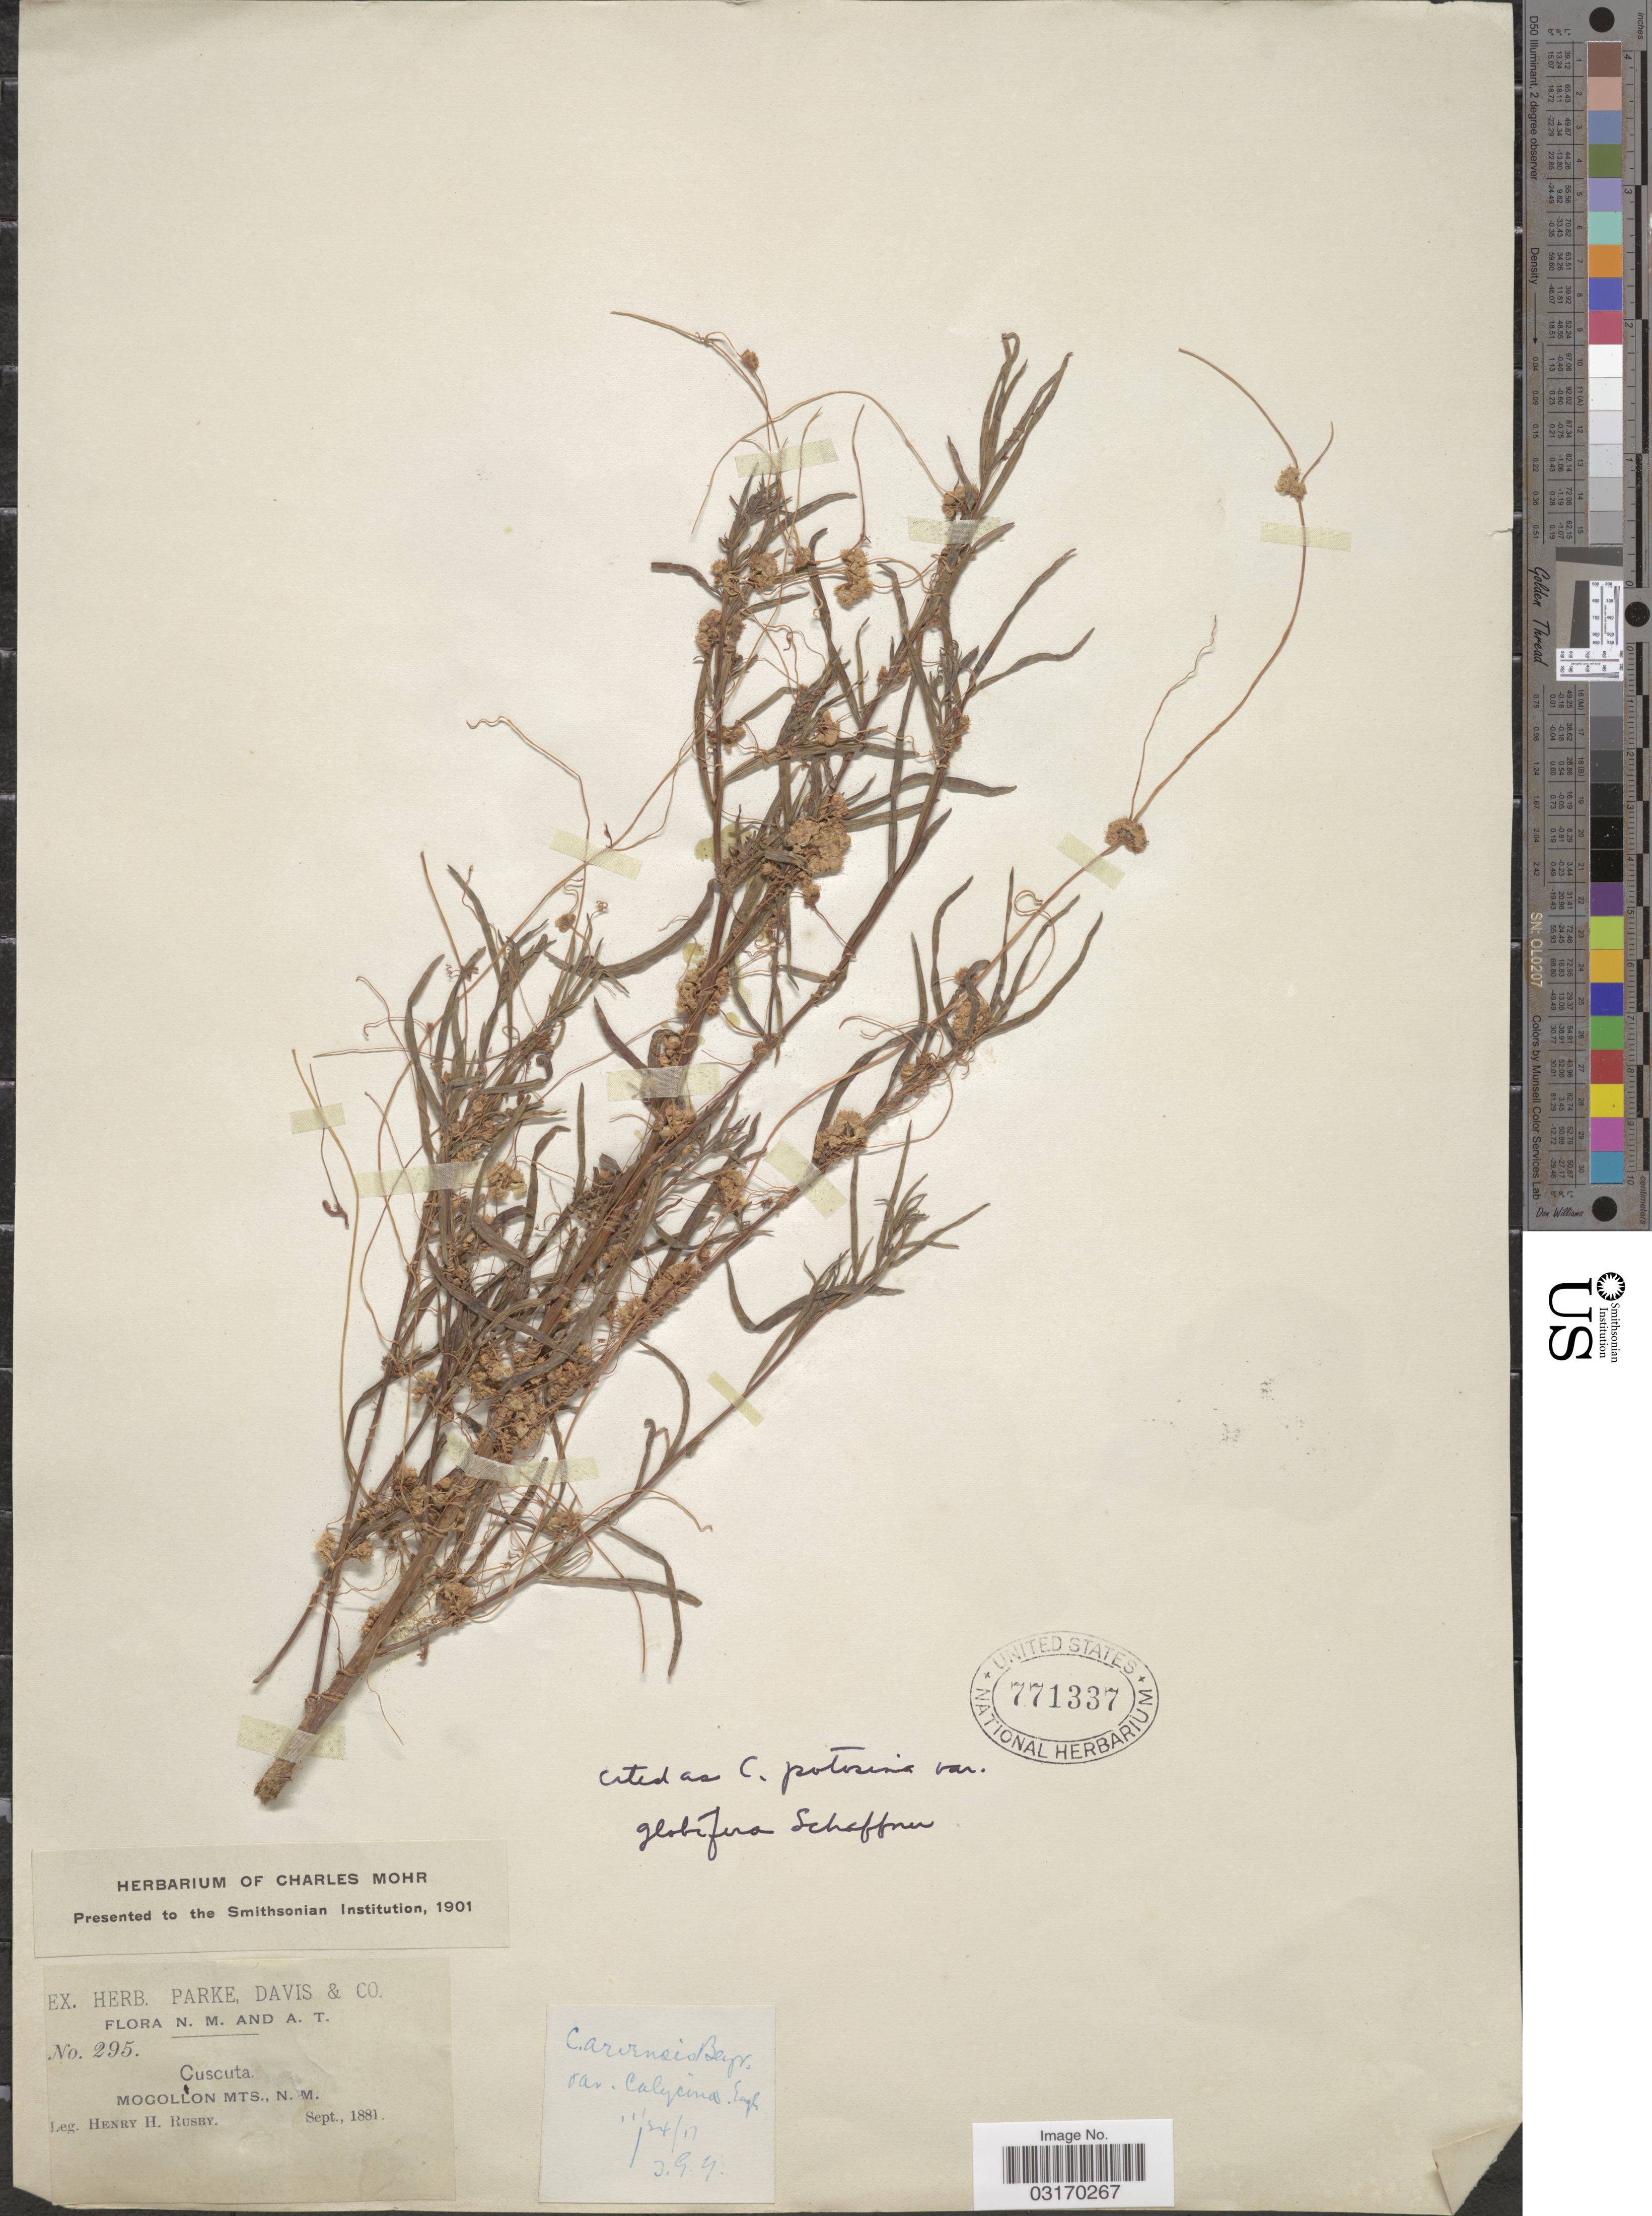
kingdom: Plantae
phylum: Tracheophyta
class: Magnoliopsida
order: Solanales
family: Convolvulaceae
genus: Cuscuta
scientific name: Cuscuta potosina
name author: W. Schaffn. ex Engelm. in S. Watson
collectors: H. H. Rusby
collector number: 295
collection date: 1881-09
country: United States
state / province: New Mexico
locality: Mogollon Mts.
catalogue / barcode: US 771337